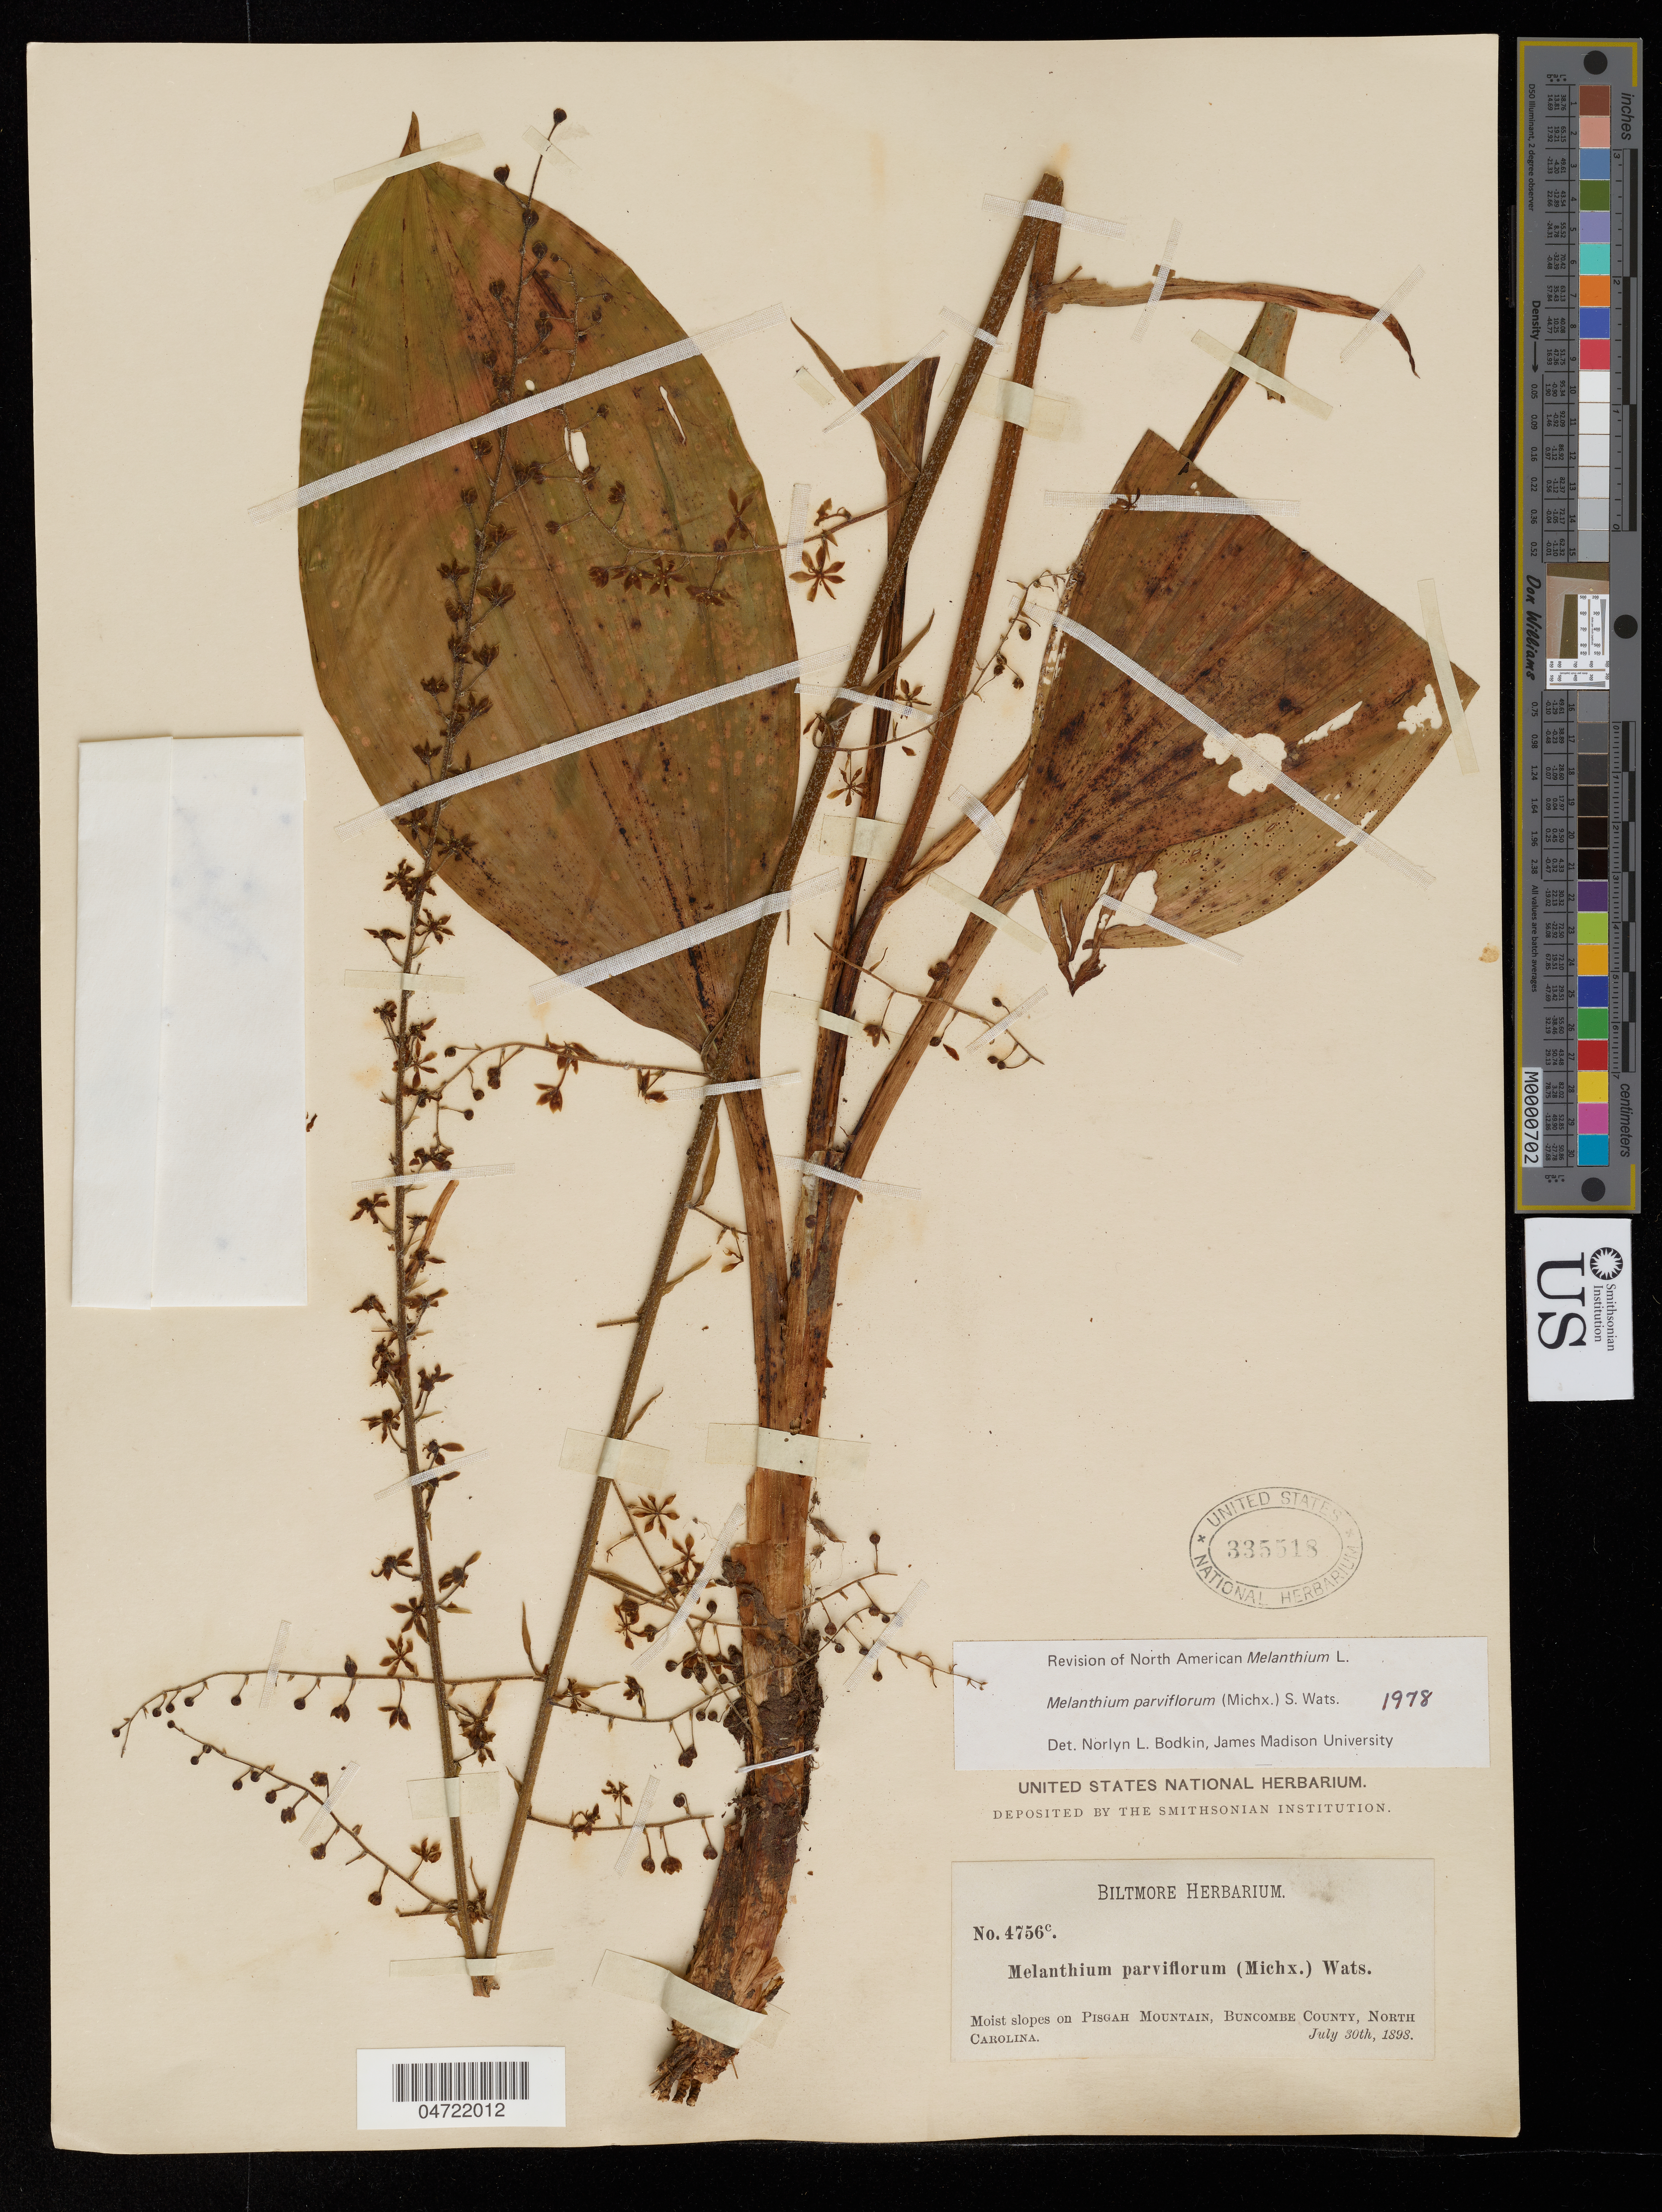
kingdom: Plantae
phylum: Tracheophyta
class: Liliopsida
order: Liliales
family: Melanthiaceae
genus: Melanthium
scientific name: Melanthium parviflorum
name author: (Michx.) S. Watson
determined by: Bodkin, N. L.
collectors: ex herb. Biltmore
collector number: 4756 c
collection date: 1898-07-30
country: United States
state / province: North Carolina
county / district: Buncombe County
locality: Pisgah Mountain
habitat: Moist slopes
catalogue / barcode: US 335518